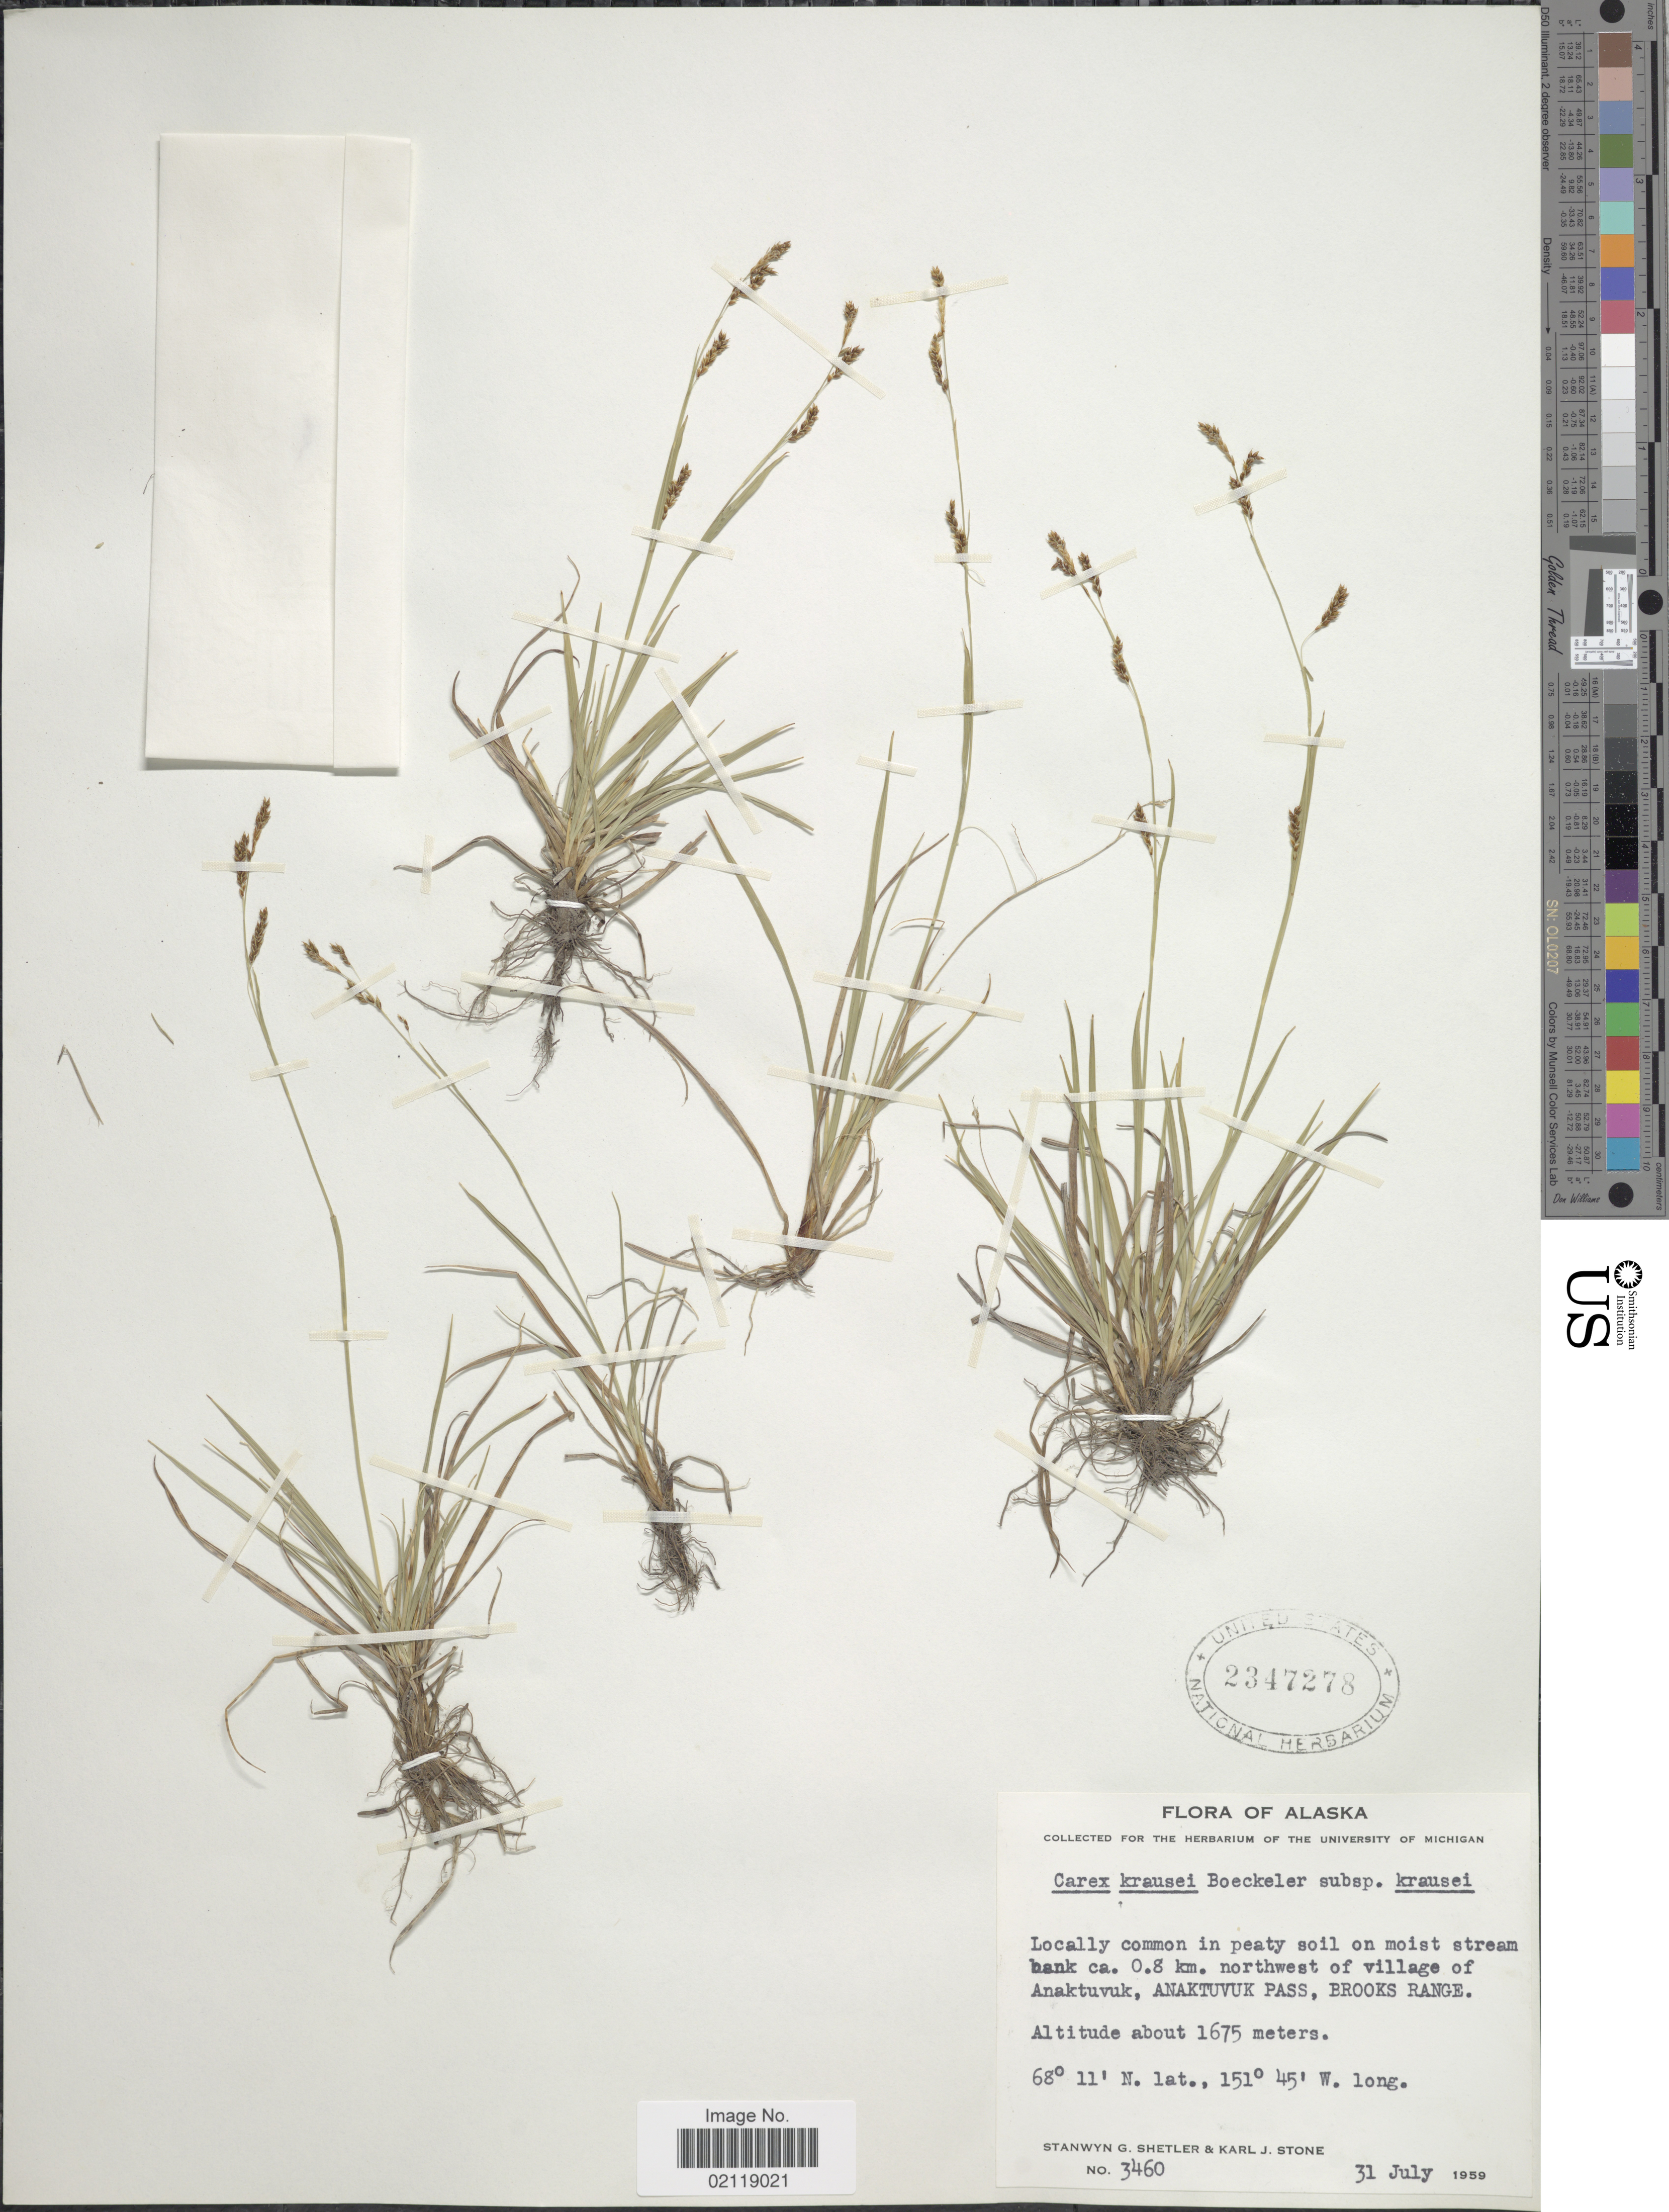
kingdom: Plantae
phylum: Tracheophyta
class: Liliopsida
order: Poales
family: Cyperaceae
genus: Carex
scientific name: Carex krausei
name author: Boeckeler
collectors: S. Shetler & K. J. Stone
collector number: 3460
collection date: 1959-07-31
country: United States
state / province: Alaska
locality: Ca. 0.8 km. northwest of village of Anaktuvuk, Anaktuvuk Pass, Brooks Range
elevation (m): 1675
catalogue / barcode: US 2347278